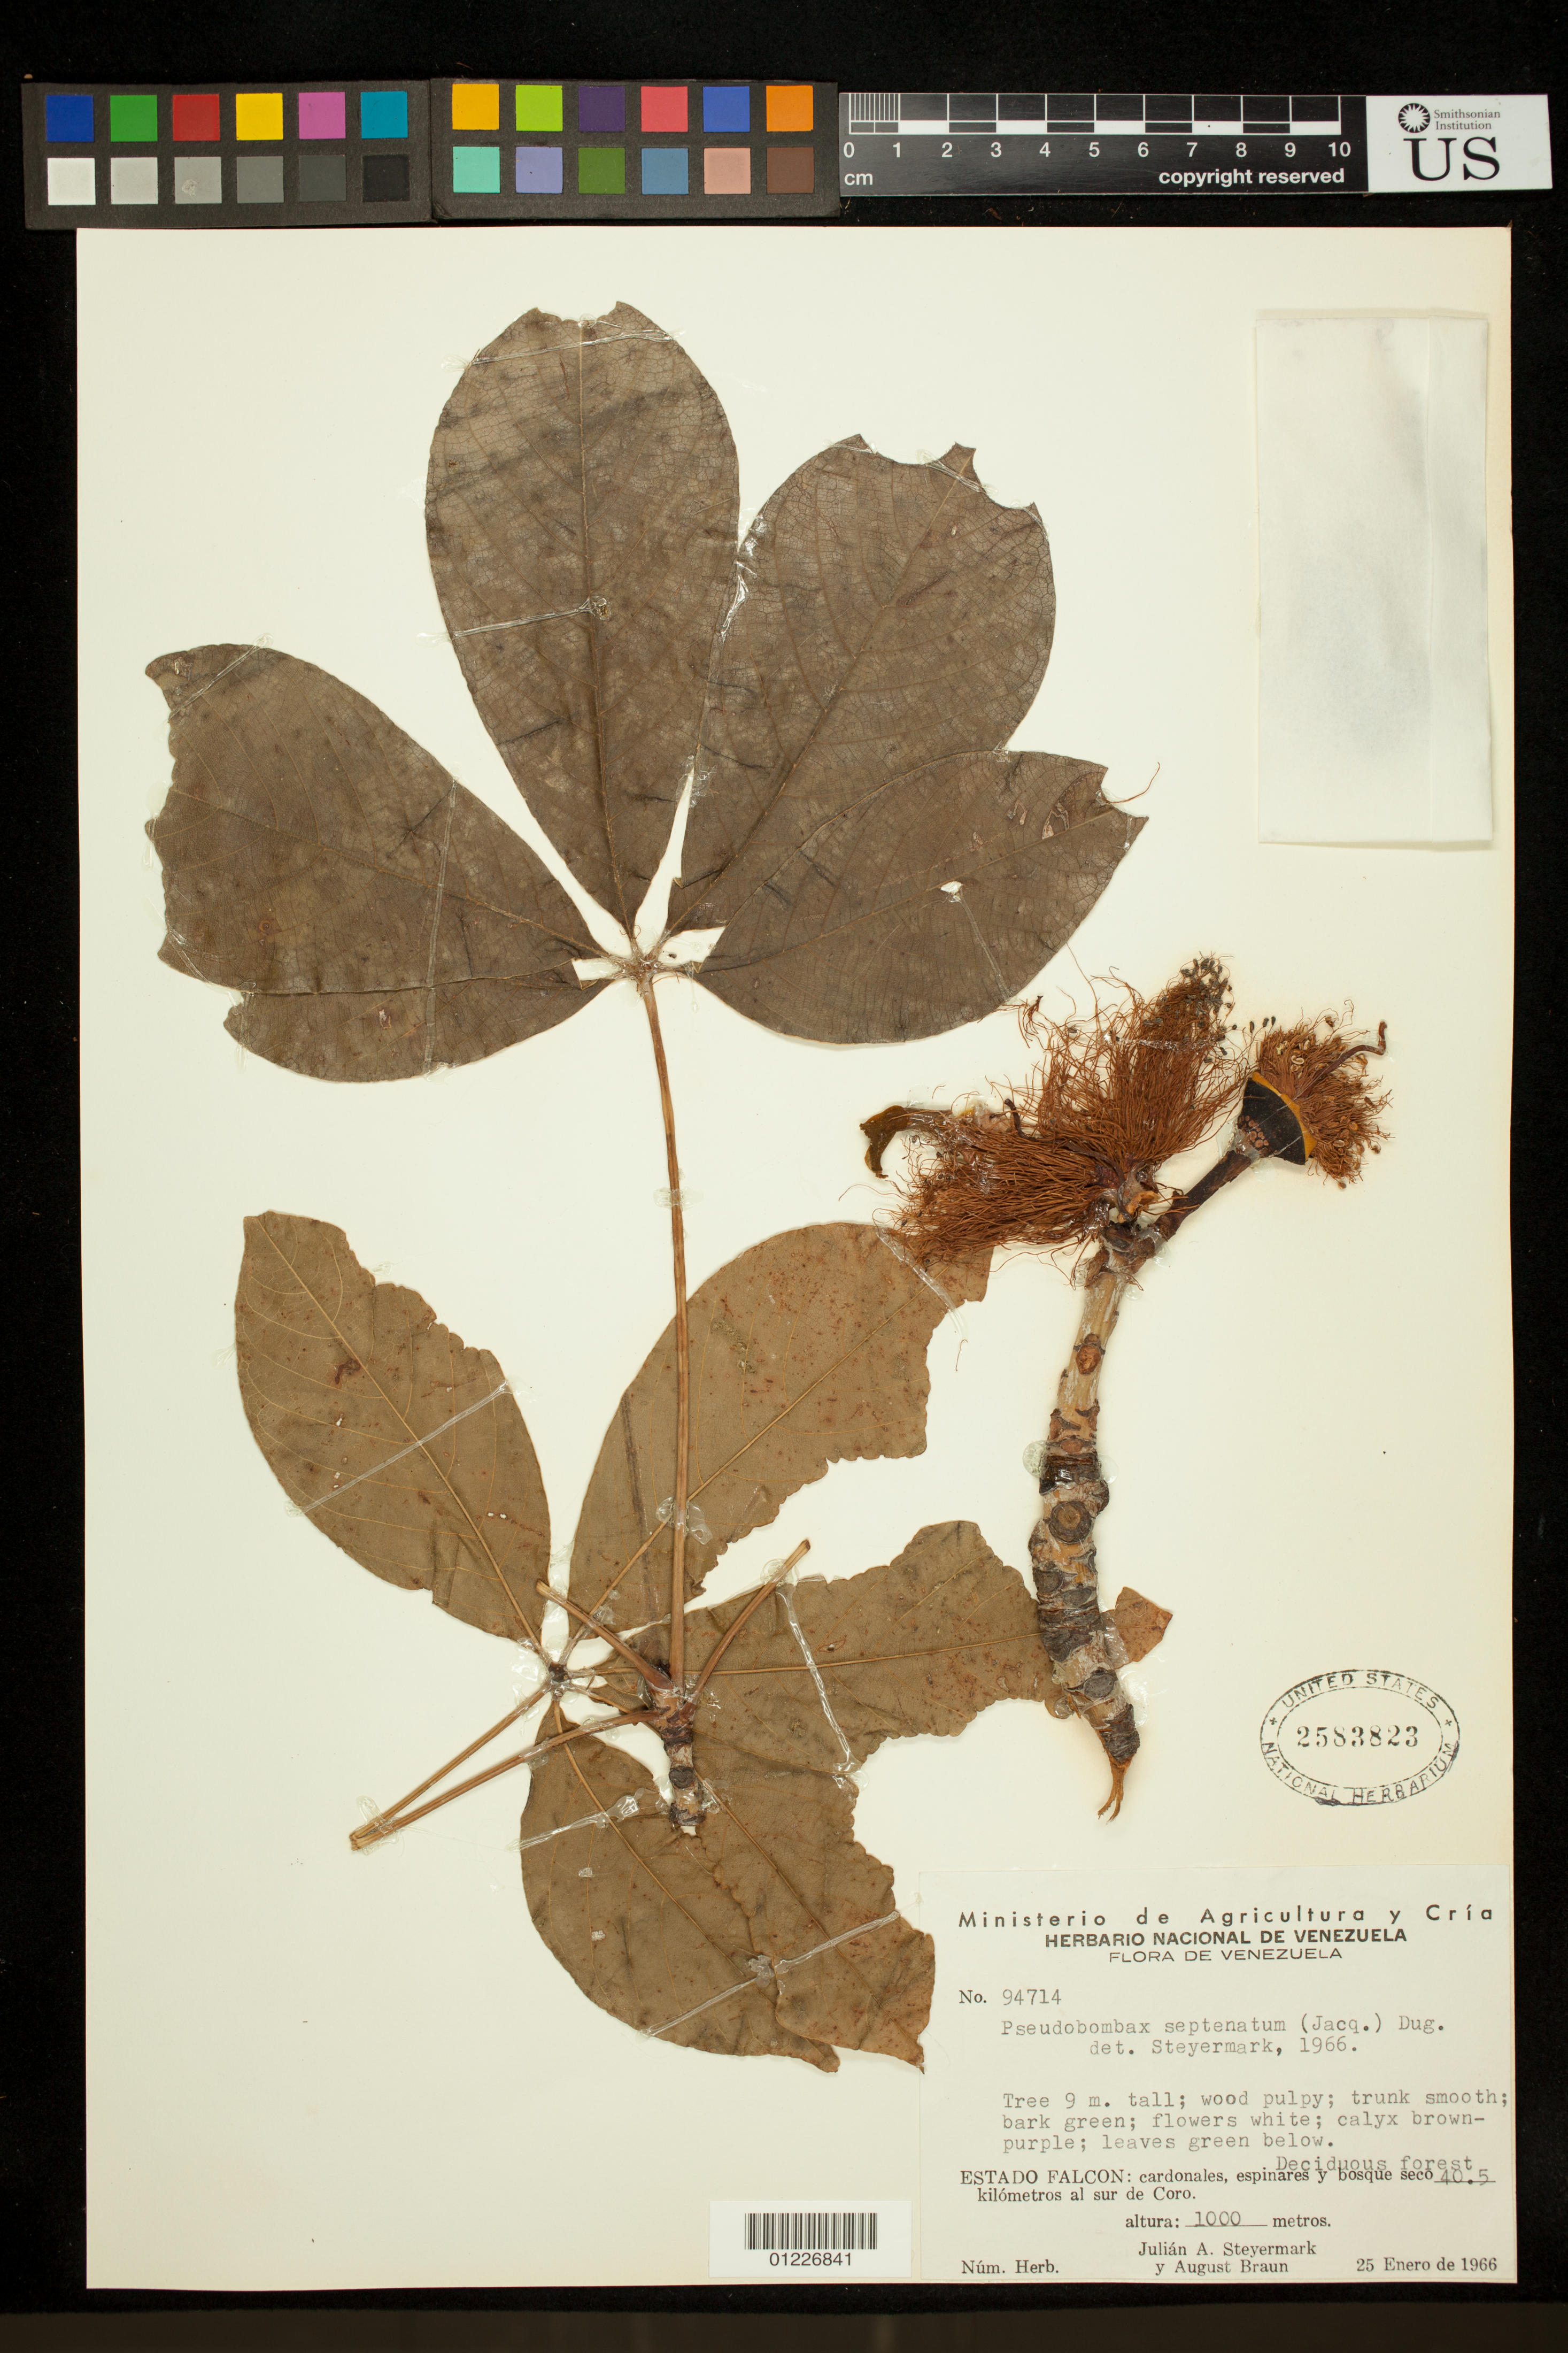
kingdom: Plantae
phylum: Tracheophyta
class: Magnoliopsida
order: Malvales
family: Malvaceae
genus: Pseudobombax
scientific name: Pseudobombax septenatum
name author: (Jacq.) Dugand G.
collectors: J. Steyermark & A. Braun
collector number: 94714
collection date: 1966-01-25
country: Venezuela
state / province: Falcón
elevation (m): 1000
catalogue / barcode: US 2583823